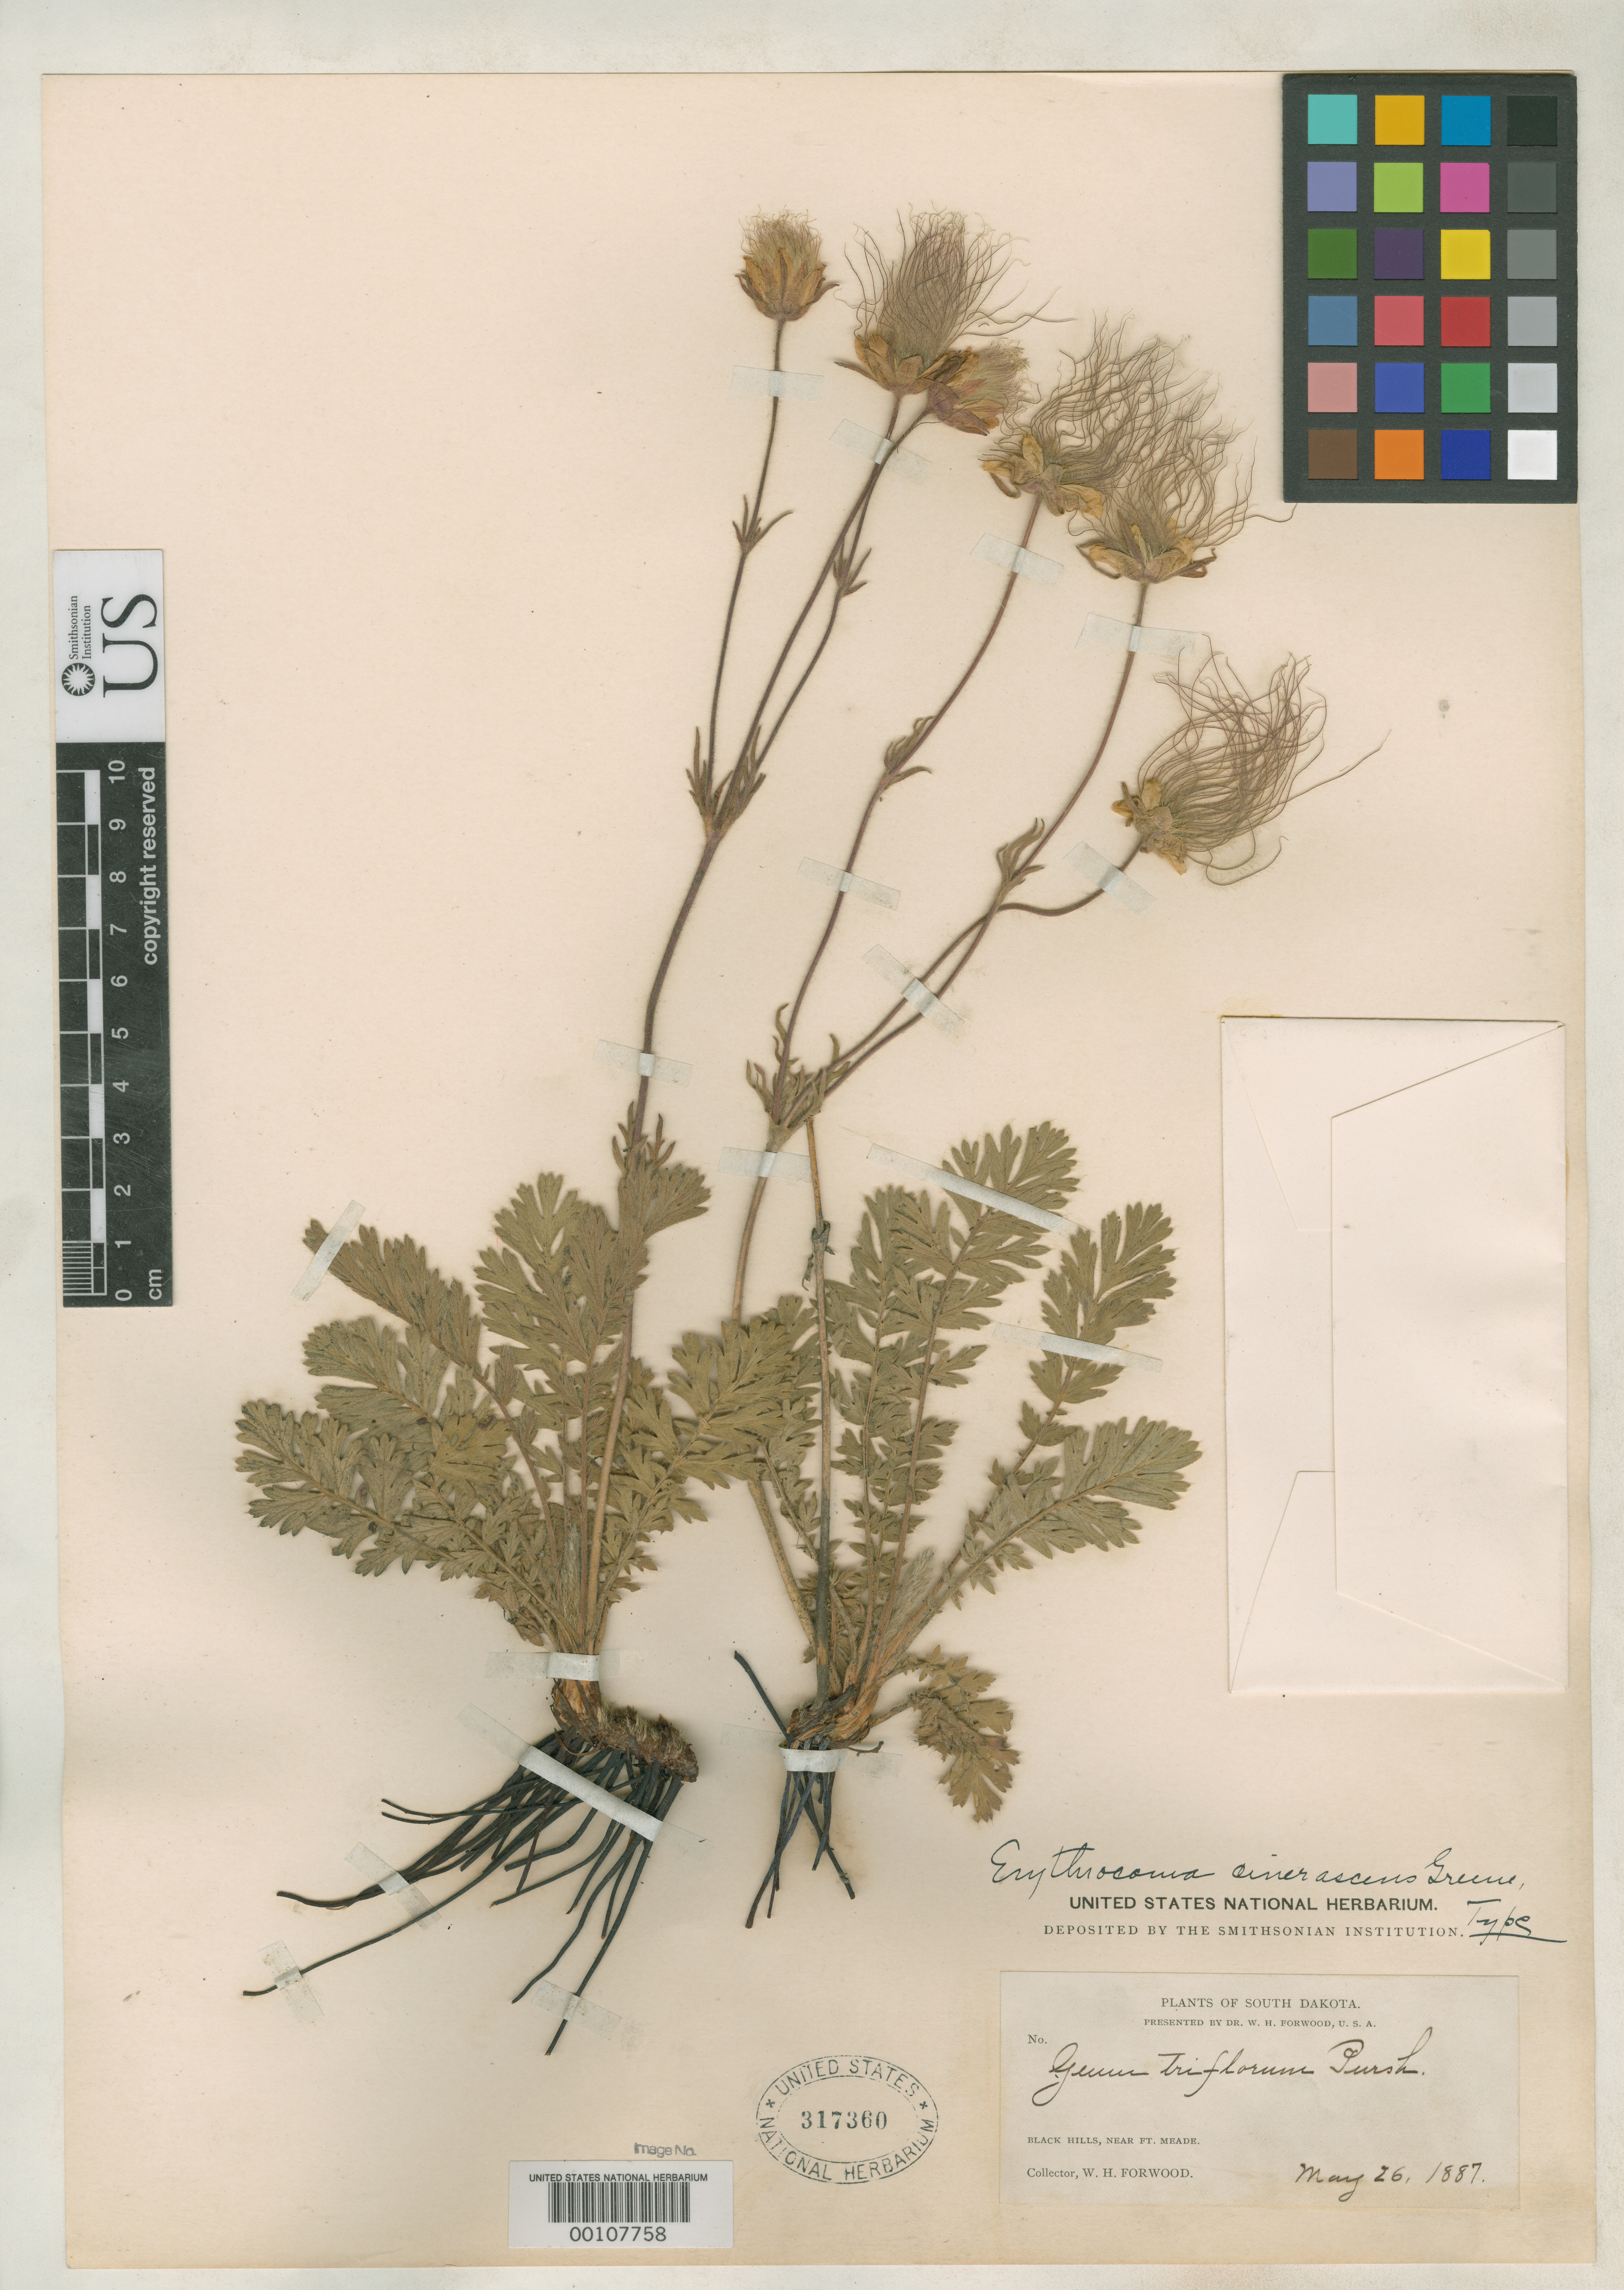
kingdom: Plantae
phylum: Tracheophyta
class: Magnoliopsida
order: Rosales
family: Rosaceae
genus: Erythrocoma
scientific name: Erythrocoma cinerascens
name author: Greene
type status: Type Collection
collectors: W. Forwood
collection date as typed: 1887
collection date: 1887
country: United States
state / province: South Dakota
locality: Black Hills, about Fort Meade.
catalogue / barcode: US 317360